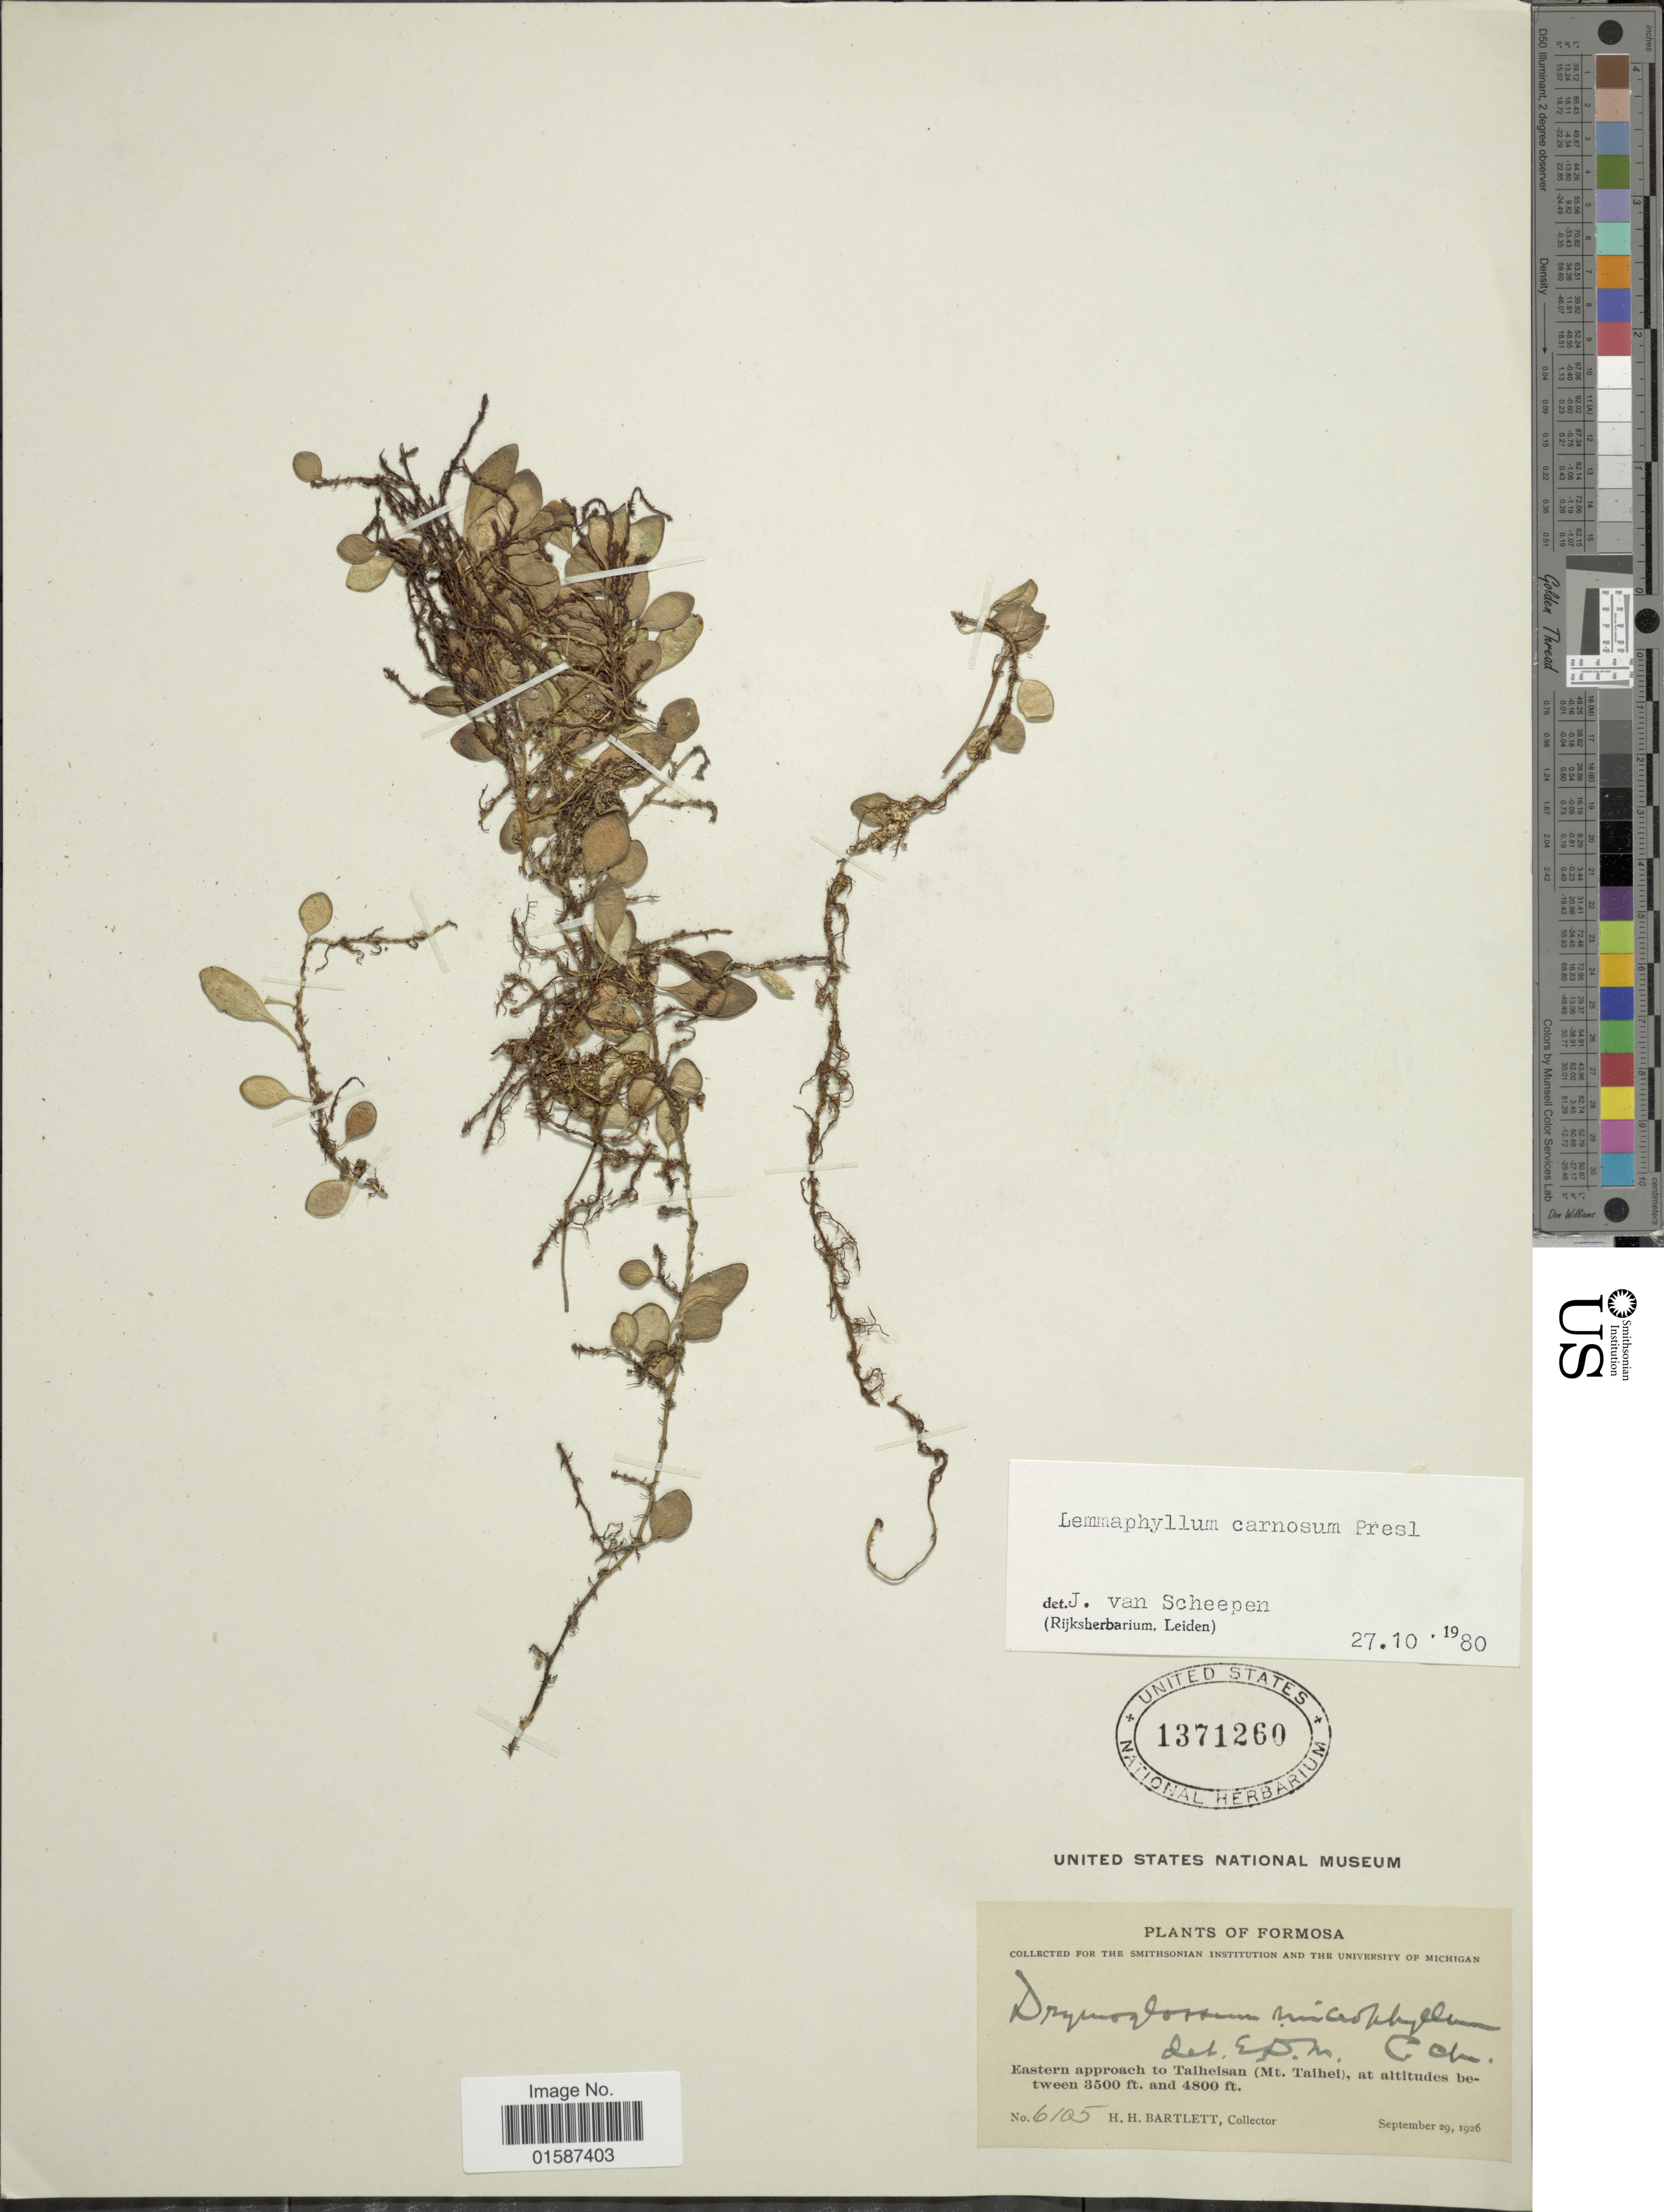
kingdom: Plantae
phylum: Tracheophyta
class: Polypodiopsida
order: Polypodiales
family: Polypodiaceae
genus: Lemmaphyllum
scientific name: Lemmaphyllum microphyllum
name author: C. Presl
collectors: H. H. Bartlett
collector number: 6105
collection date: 1926-09-29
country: Taiwan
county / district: Yilan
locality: Formosa, Eastern approach to Taiheisan (Mt. Taihei)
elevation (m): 1067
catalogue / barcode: US 1371260